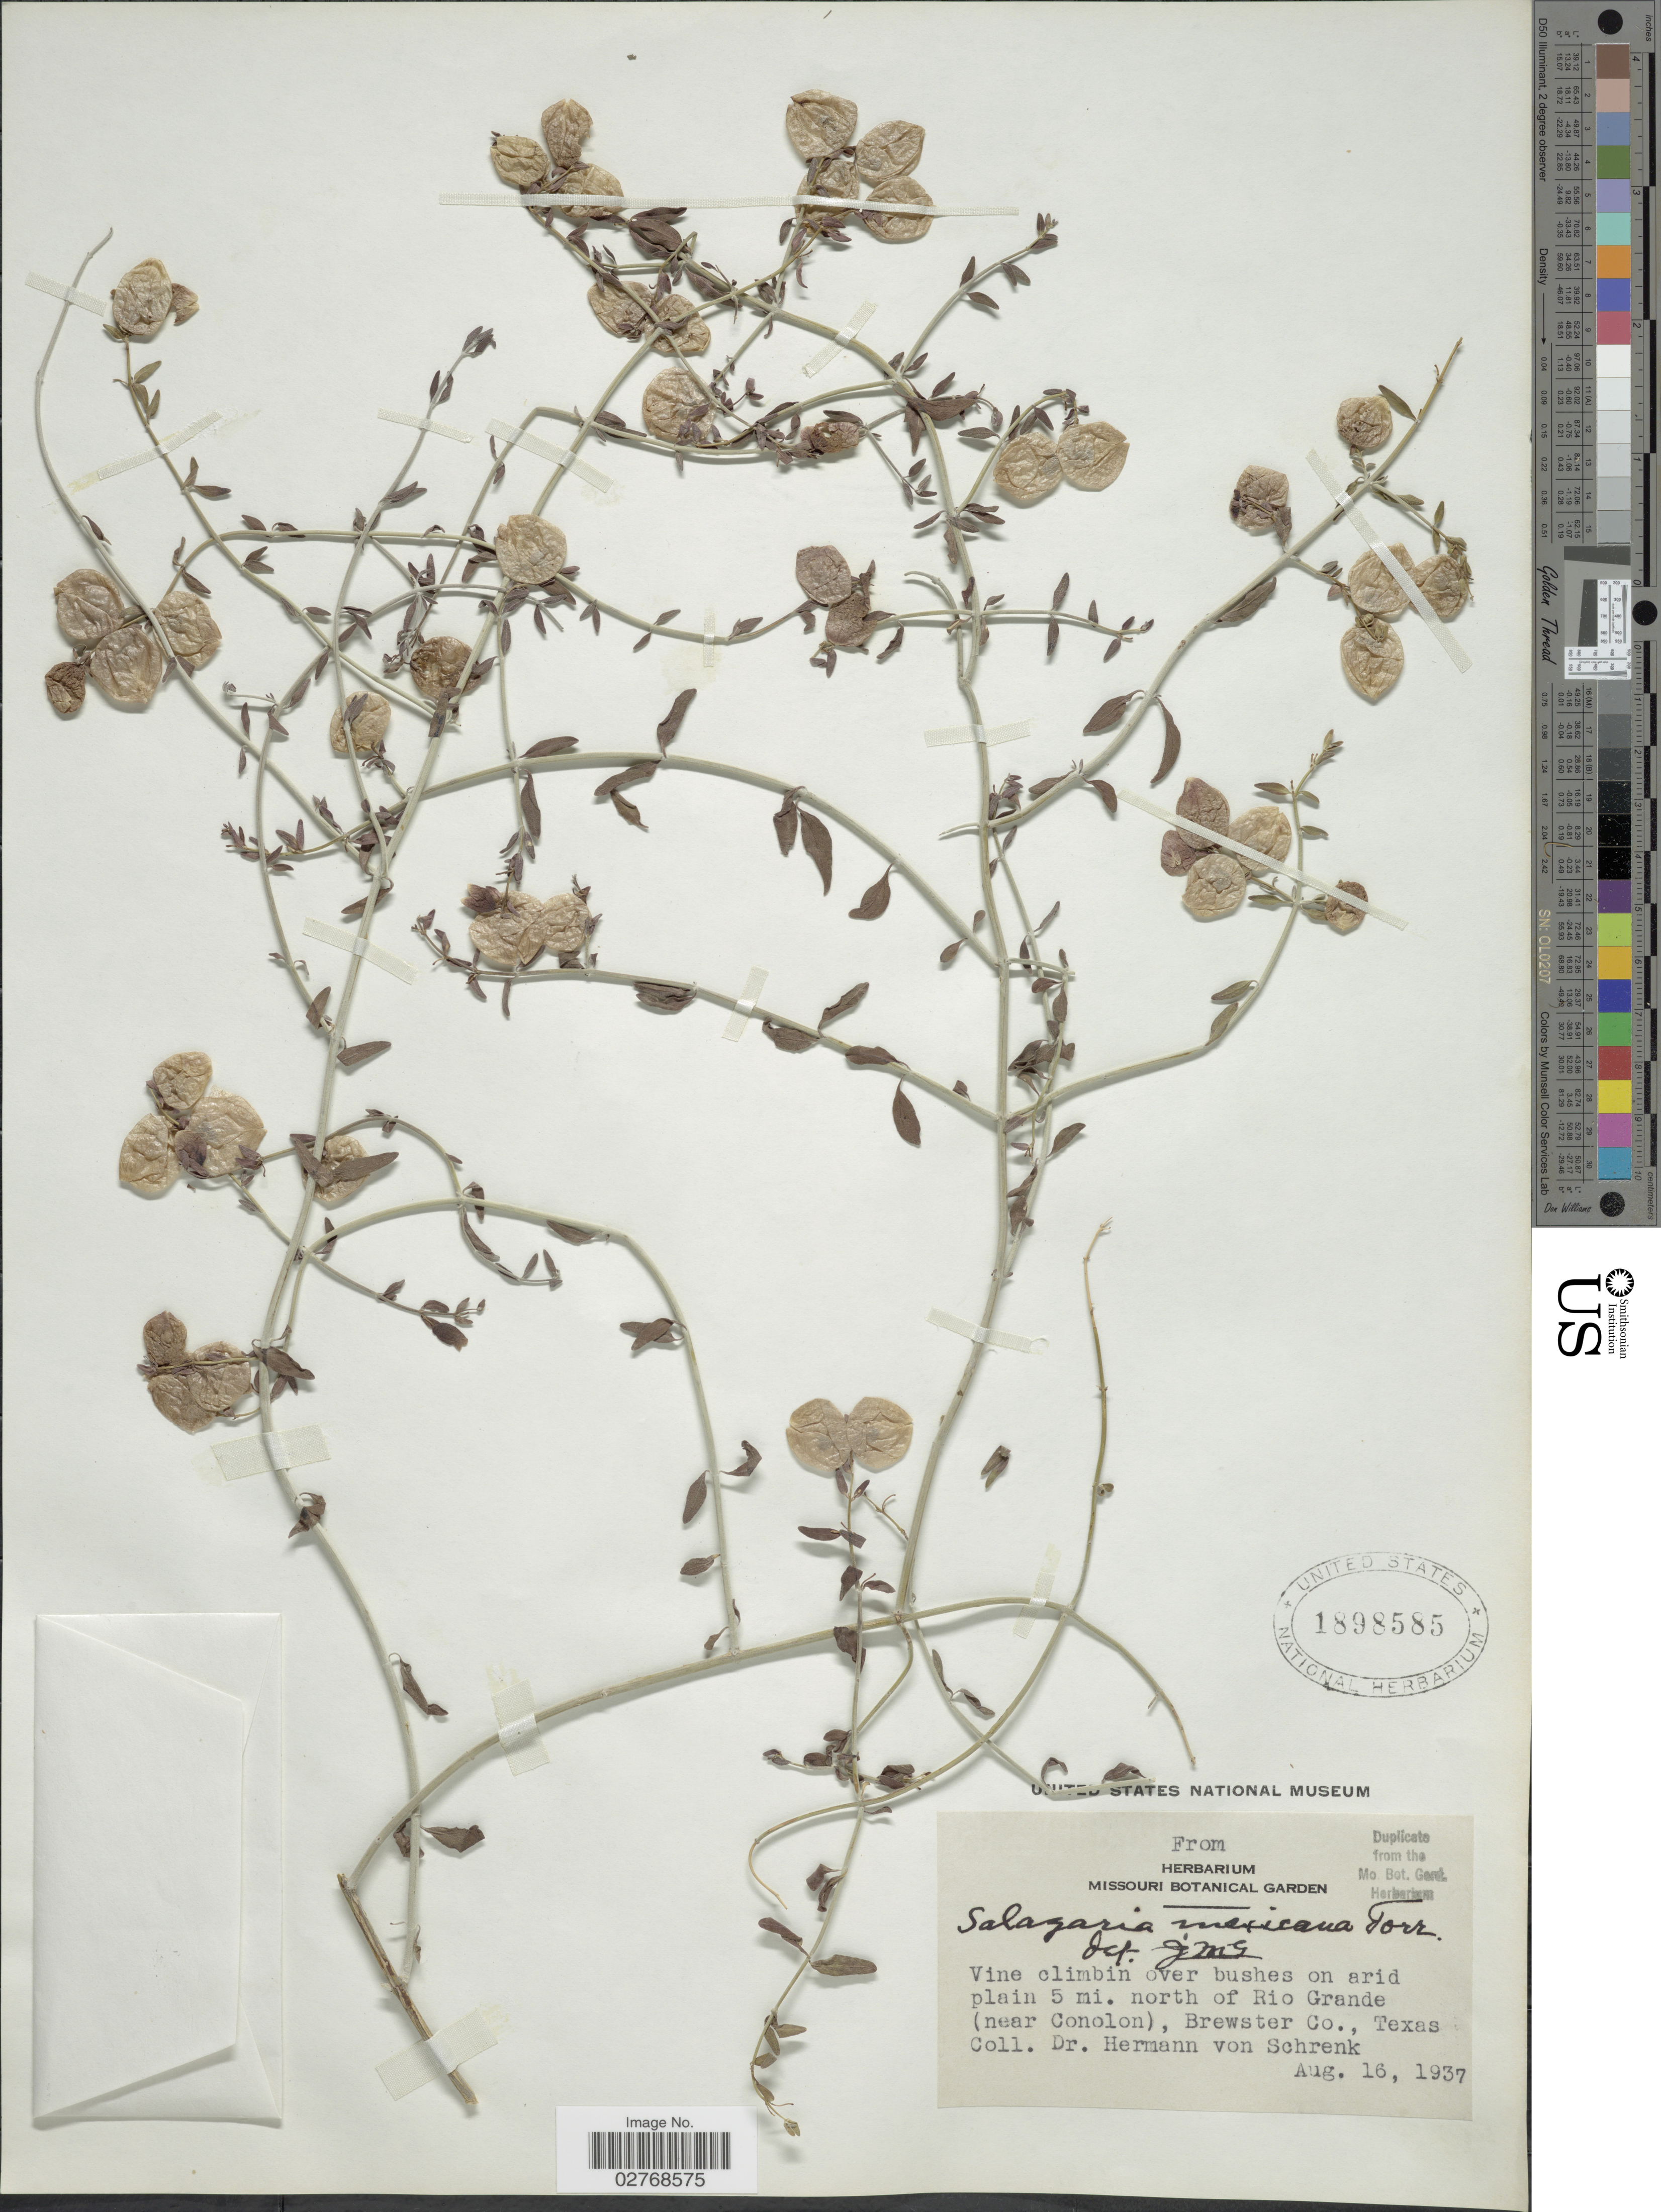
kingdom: Plantae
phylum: Tracheophyta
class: Magnoliopsida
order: Lamiales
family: Lamiaceae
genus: Scutellaria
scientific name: Scutellaria mexicana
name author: (Torr.) A.J. Paton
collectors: H. v. Schrenk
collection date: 1937-08-16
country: United States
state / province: Texas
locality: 5 mi. north of Rio Grande (near Conolon), Brewster Co.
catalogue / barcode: US 1898585